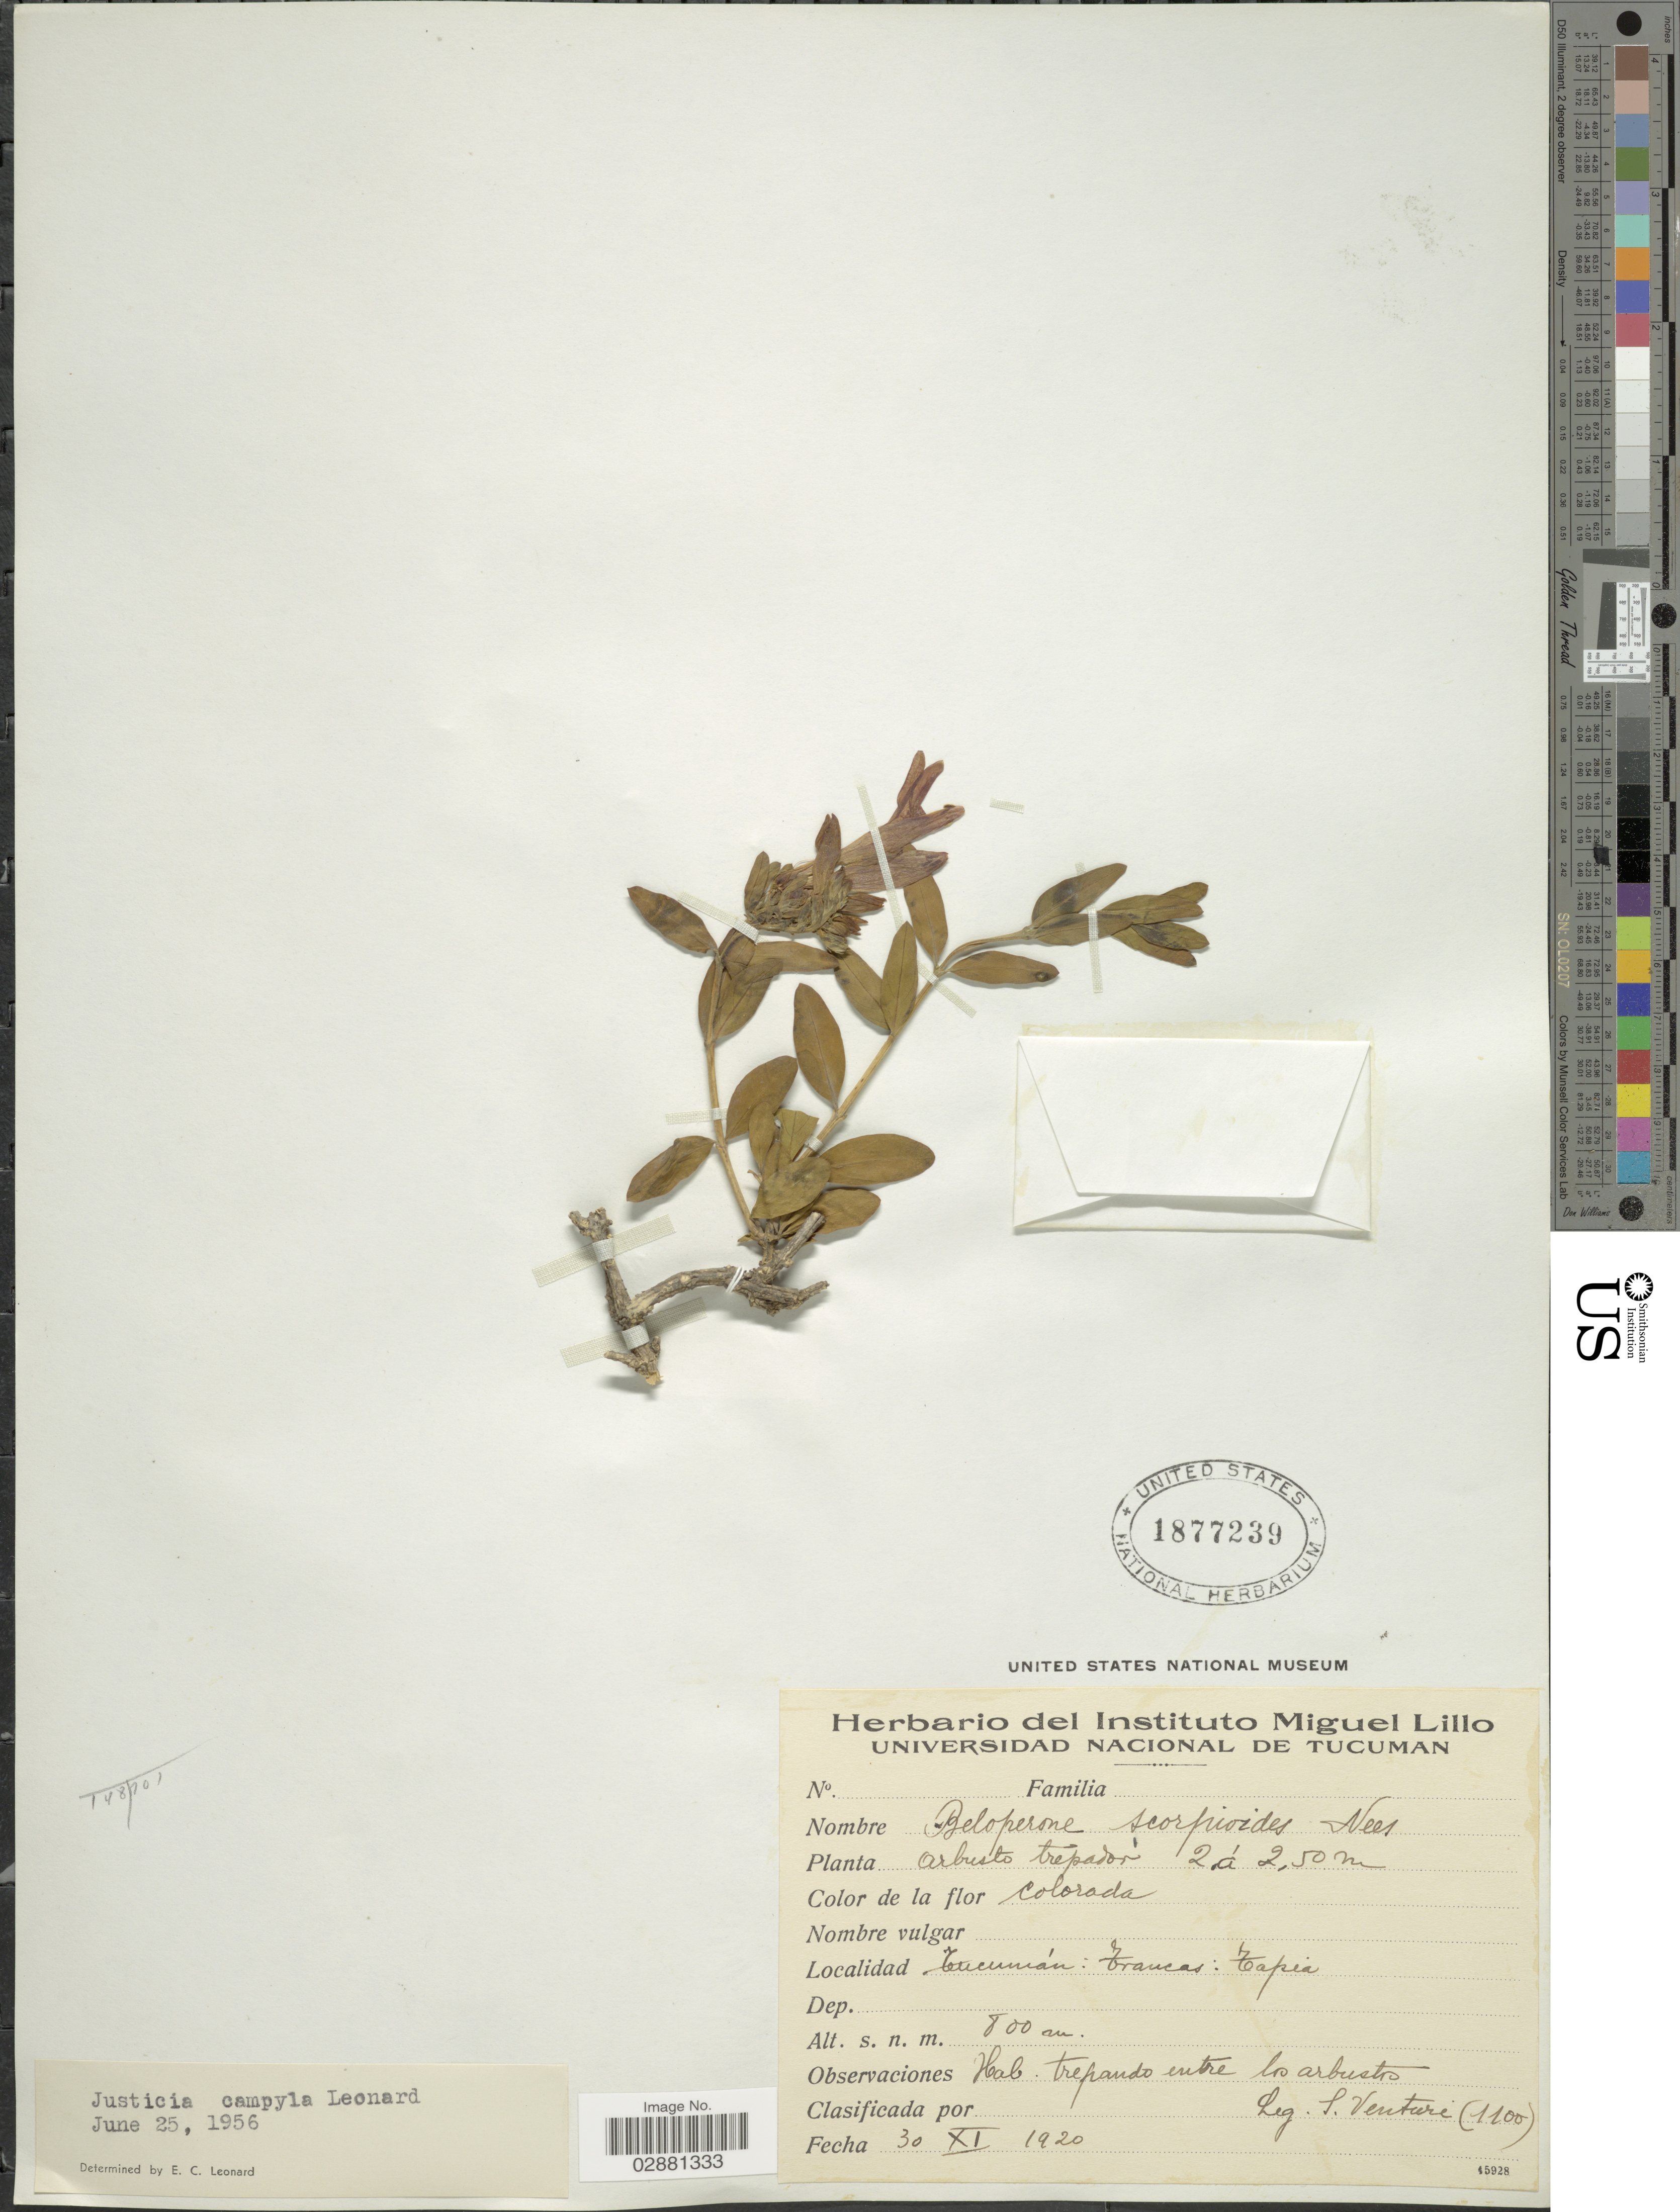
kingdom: Plantae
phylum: Tracheophyta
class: Magnoliopsida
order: Lamiales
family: Acanthaceae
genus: Justicia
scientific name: Justicia xylosteoides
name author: Griseb.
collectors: S. Venturi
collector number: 1100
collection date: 1920-11-30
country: Argentina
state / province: Tucuman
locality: Tucumán: Trancas: Tapia.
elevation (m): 800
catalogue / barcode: US 1877239